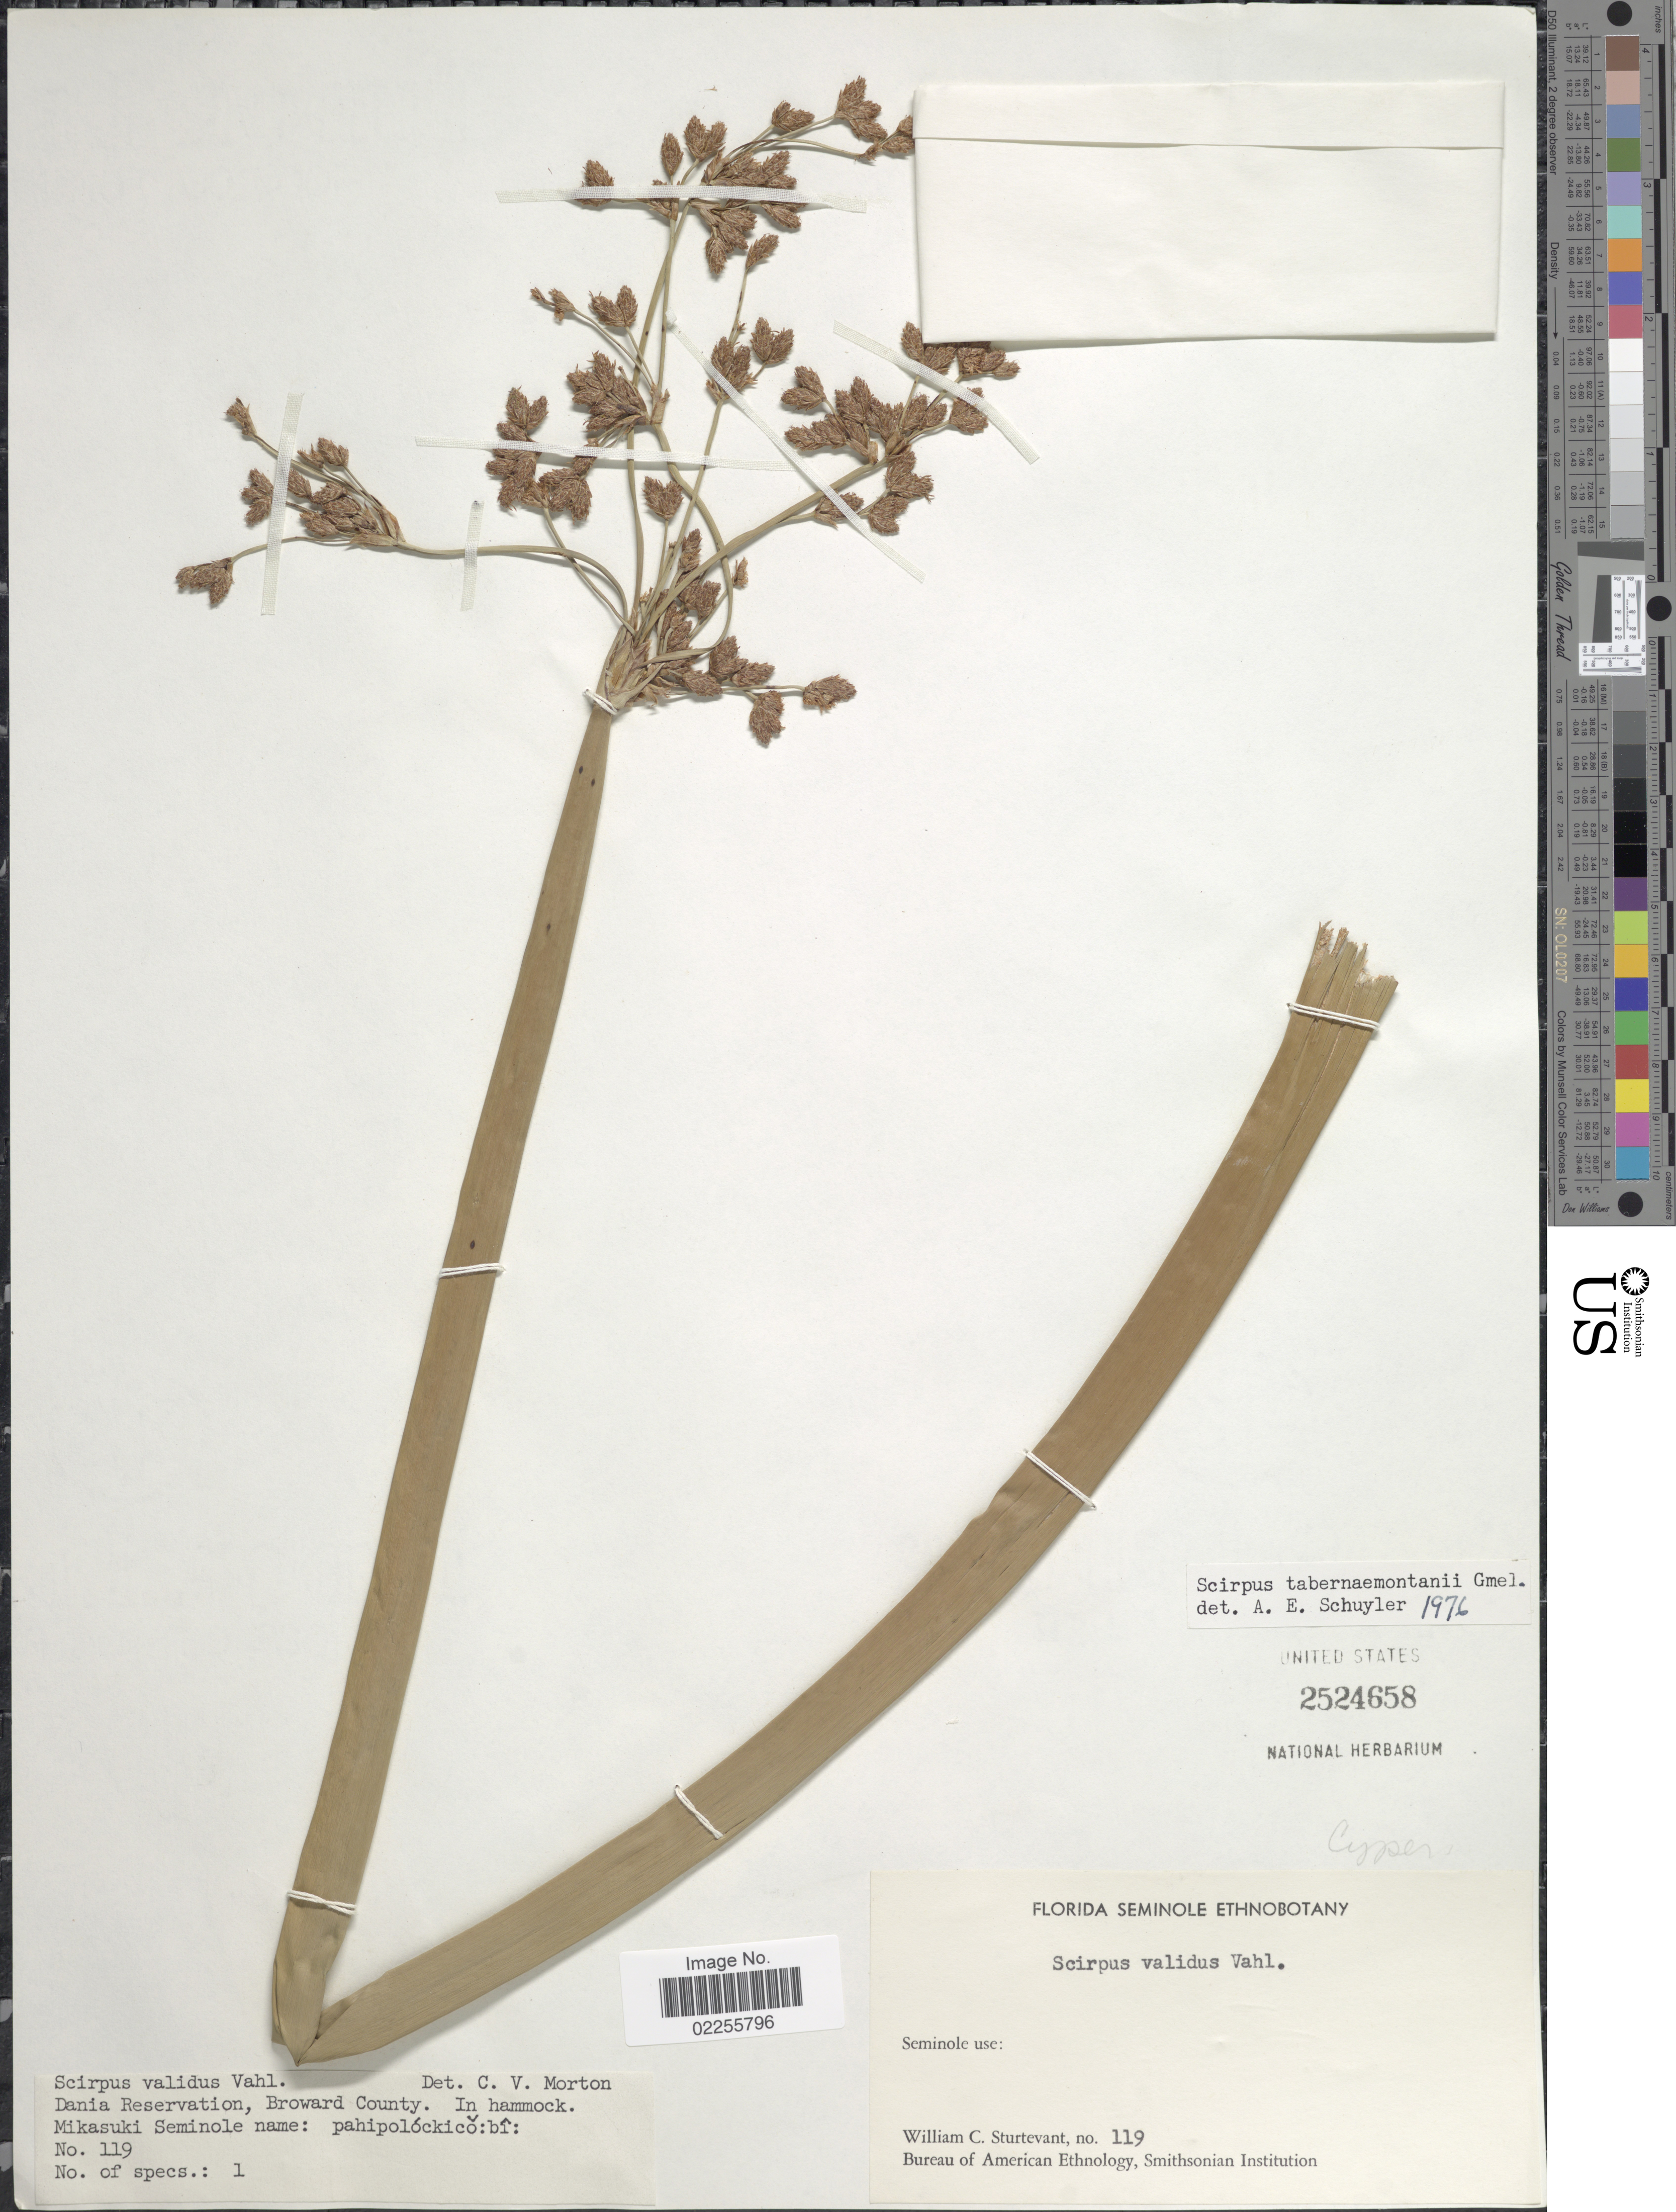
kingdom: Plantae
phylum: Tracheophyta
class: Liliopsida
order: Poales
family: Cyperaceae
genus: Schoenoplectus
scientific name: Schoenoplectus tabernaemontani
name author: (C.C. Gmel.) Palla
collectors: W. Sturtevant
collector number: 119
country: United States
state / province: Florida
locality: Dania Reservation, Broward County.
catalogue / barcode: US 2524658